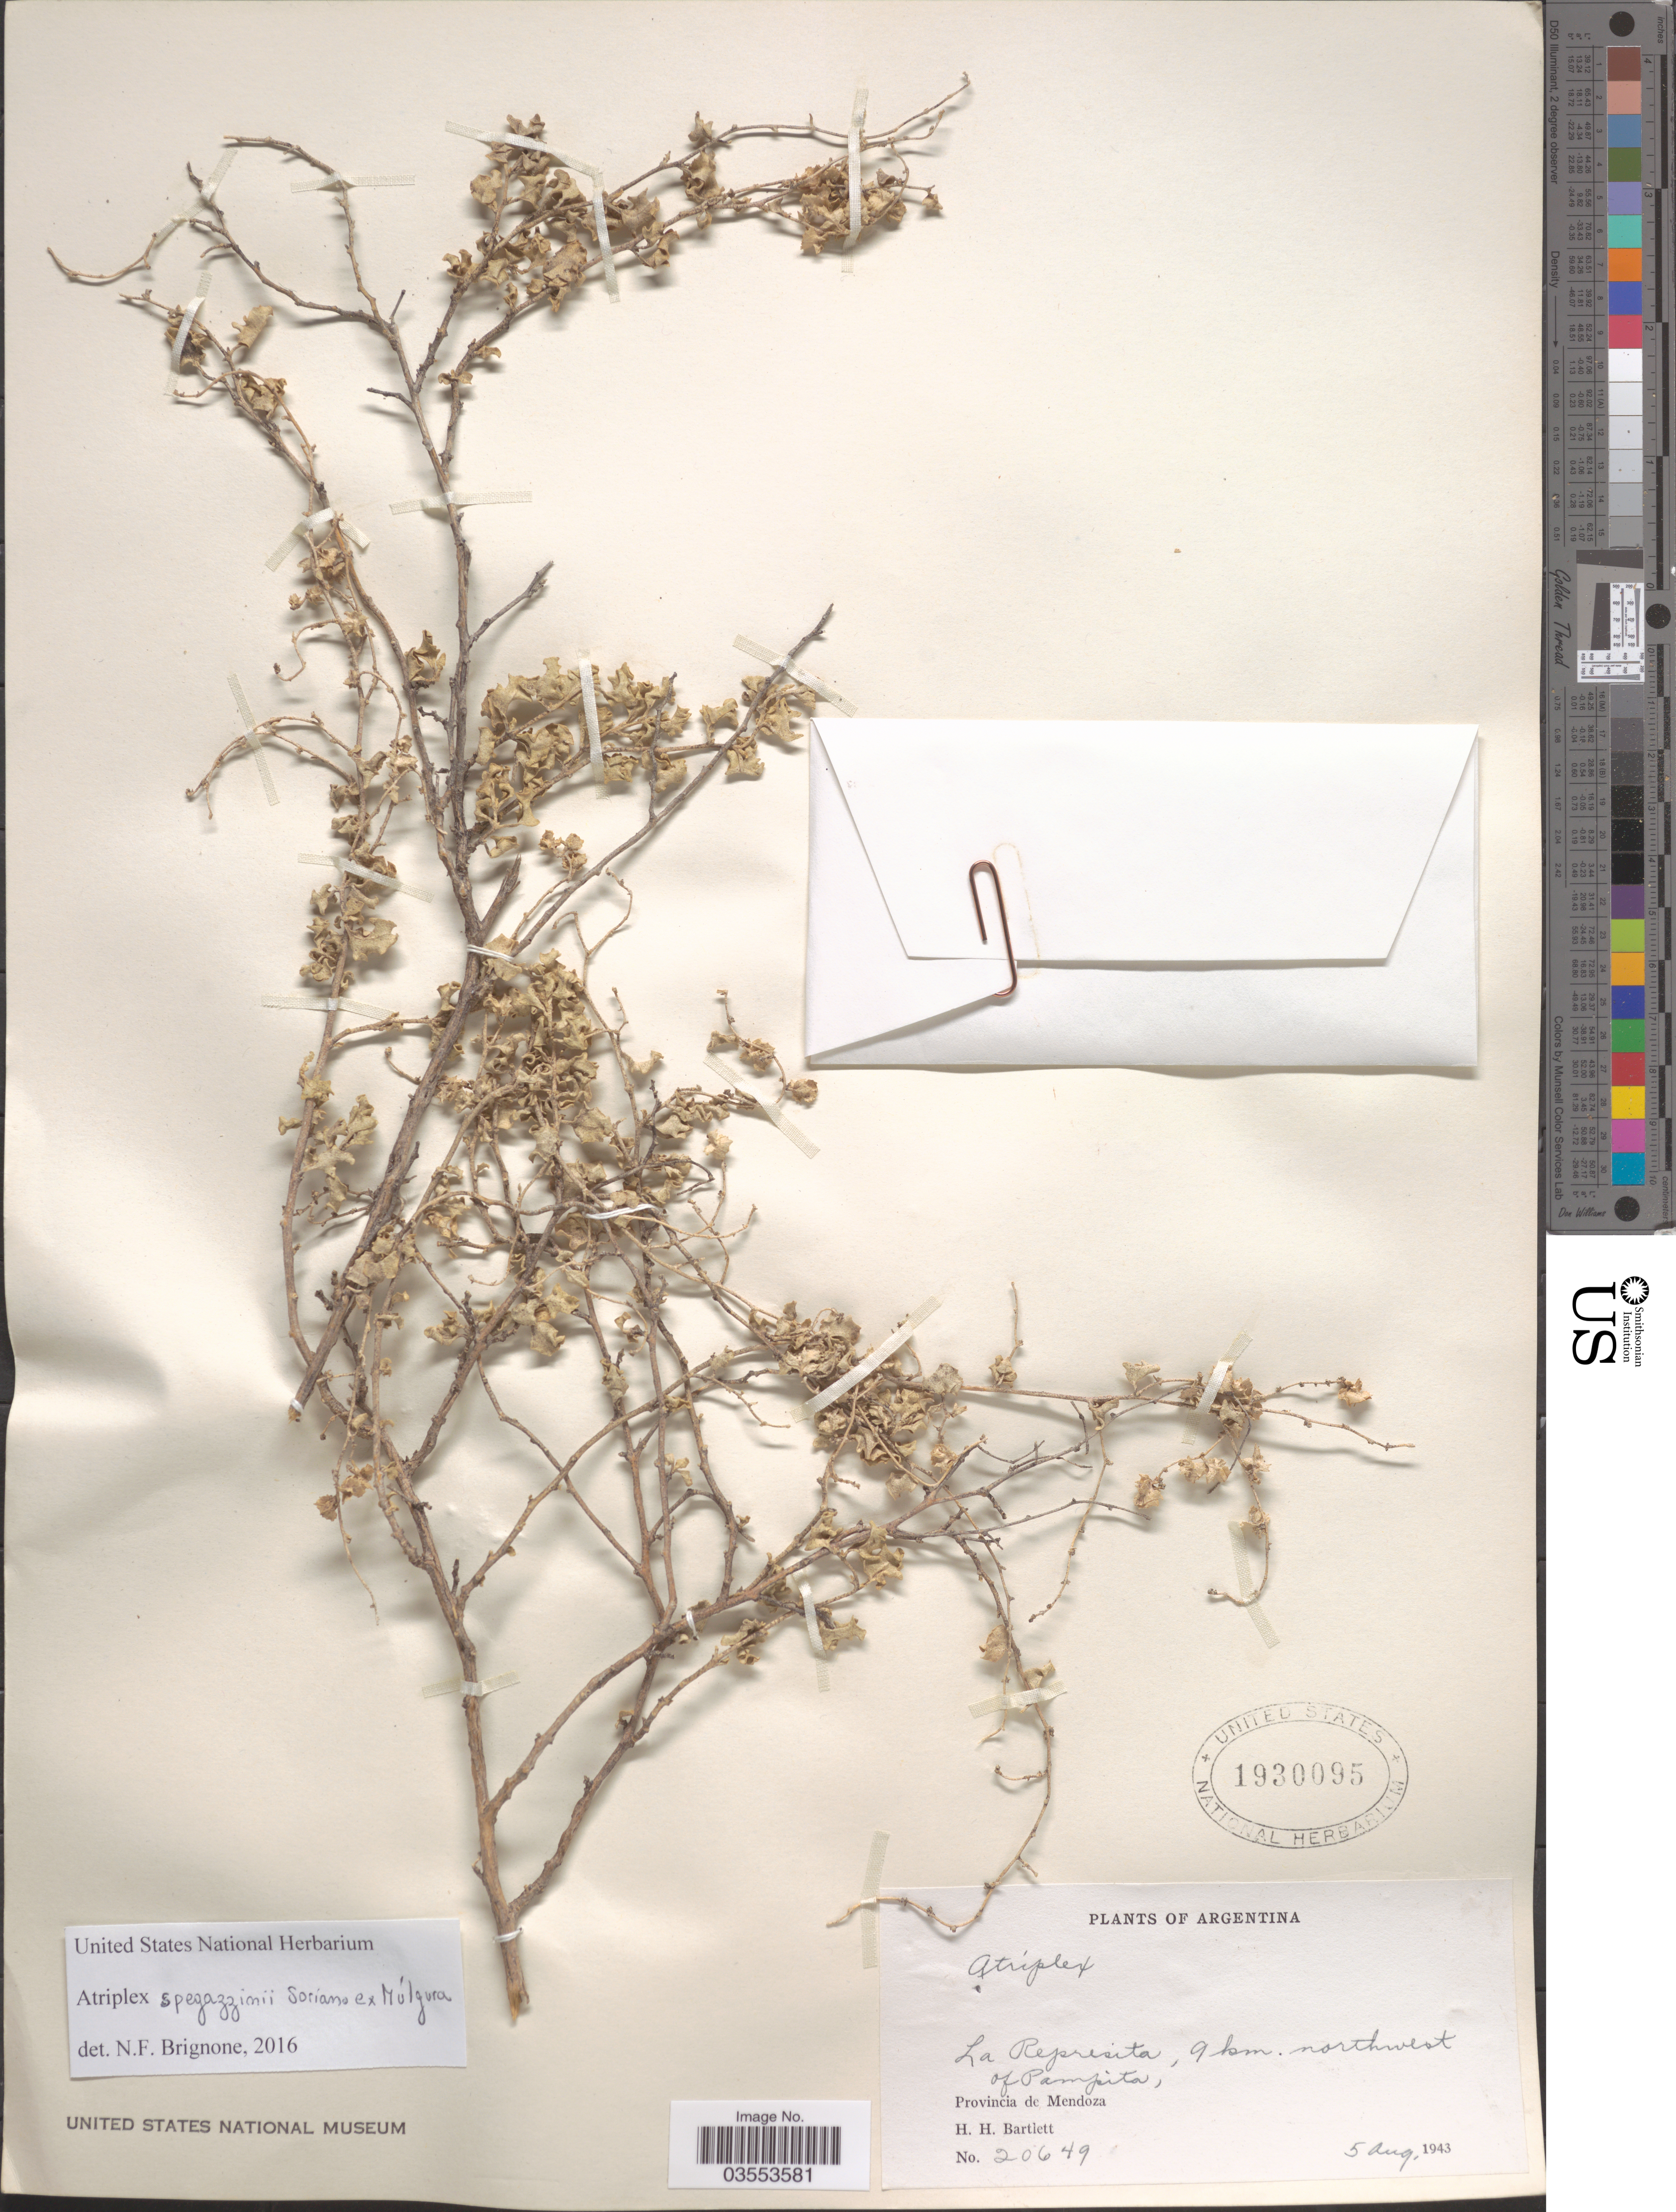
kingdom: Plantae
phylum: Tracheophyta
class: Magnoliopsida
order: Caryophyllales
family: Amaranthaceae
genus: Atriplex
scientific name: Atriplex sp.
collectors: H. H. Bartlett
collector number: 20649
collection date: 1943-08-05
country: Argentina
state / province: Mendoza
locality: La Represita, 9 km. northwest of Pampita.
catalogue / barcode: US 1930095